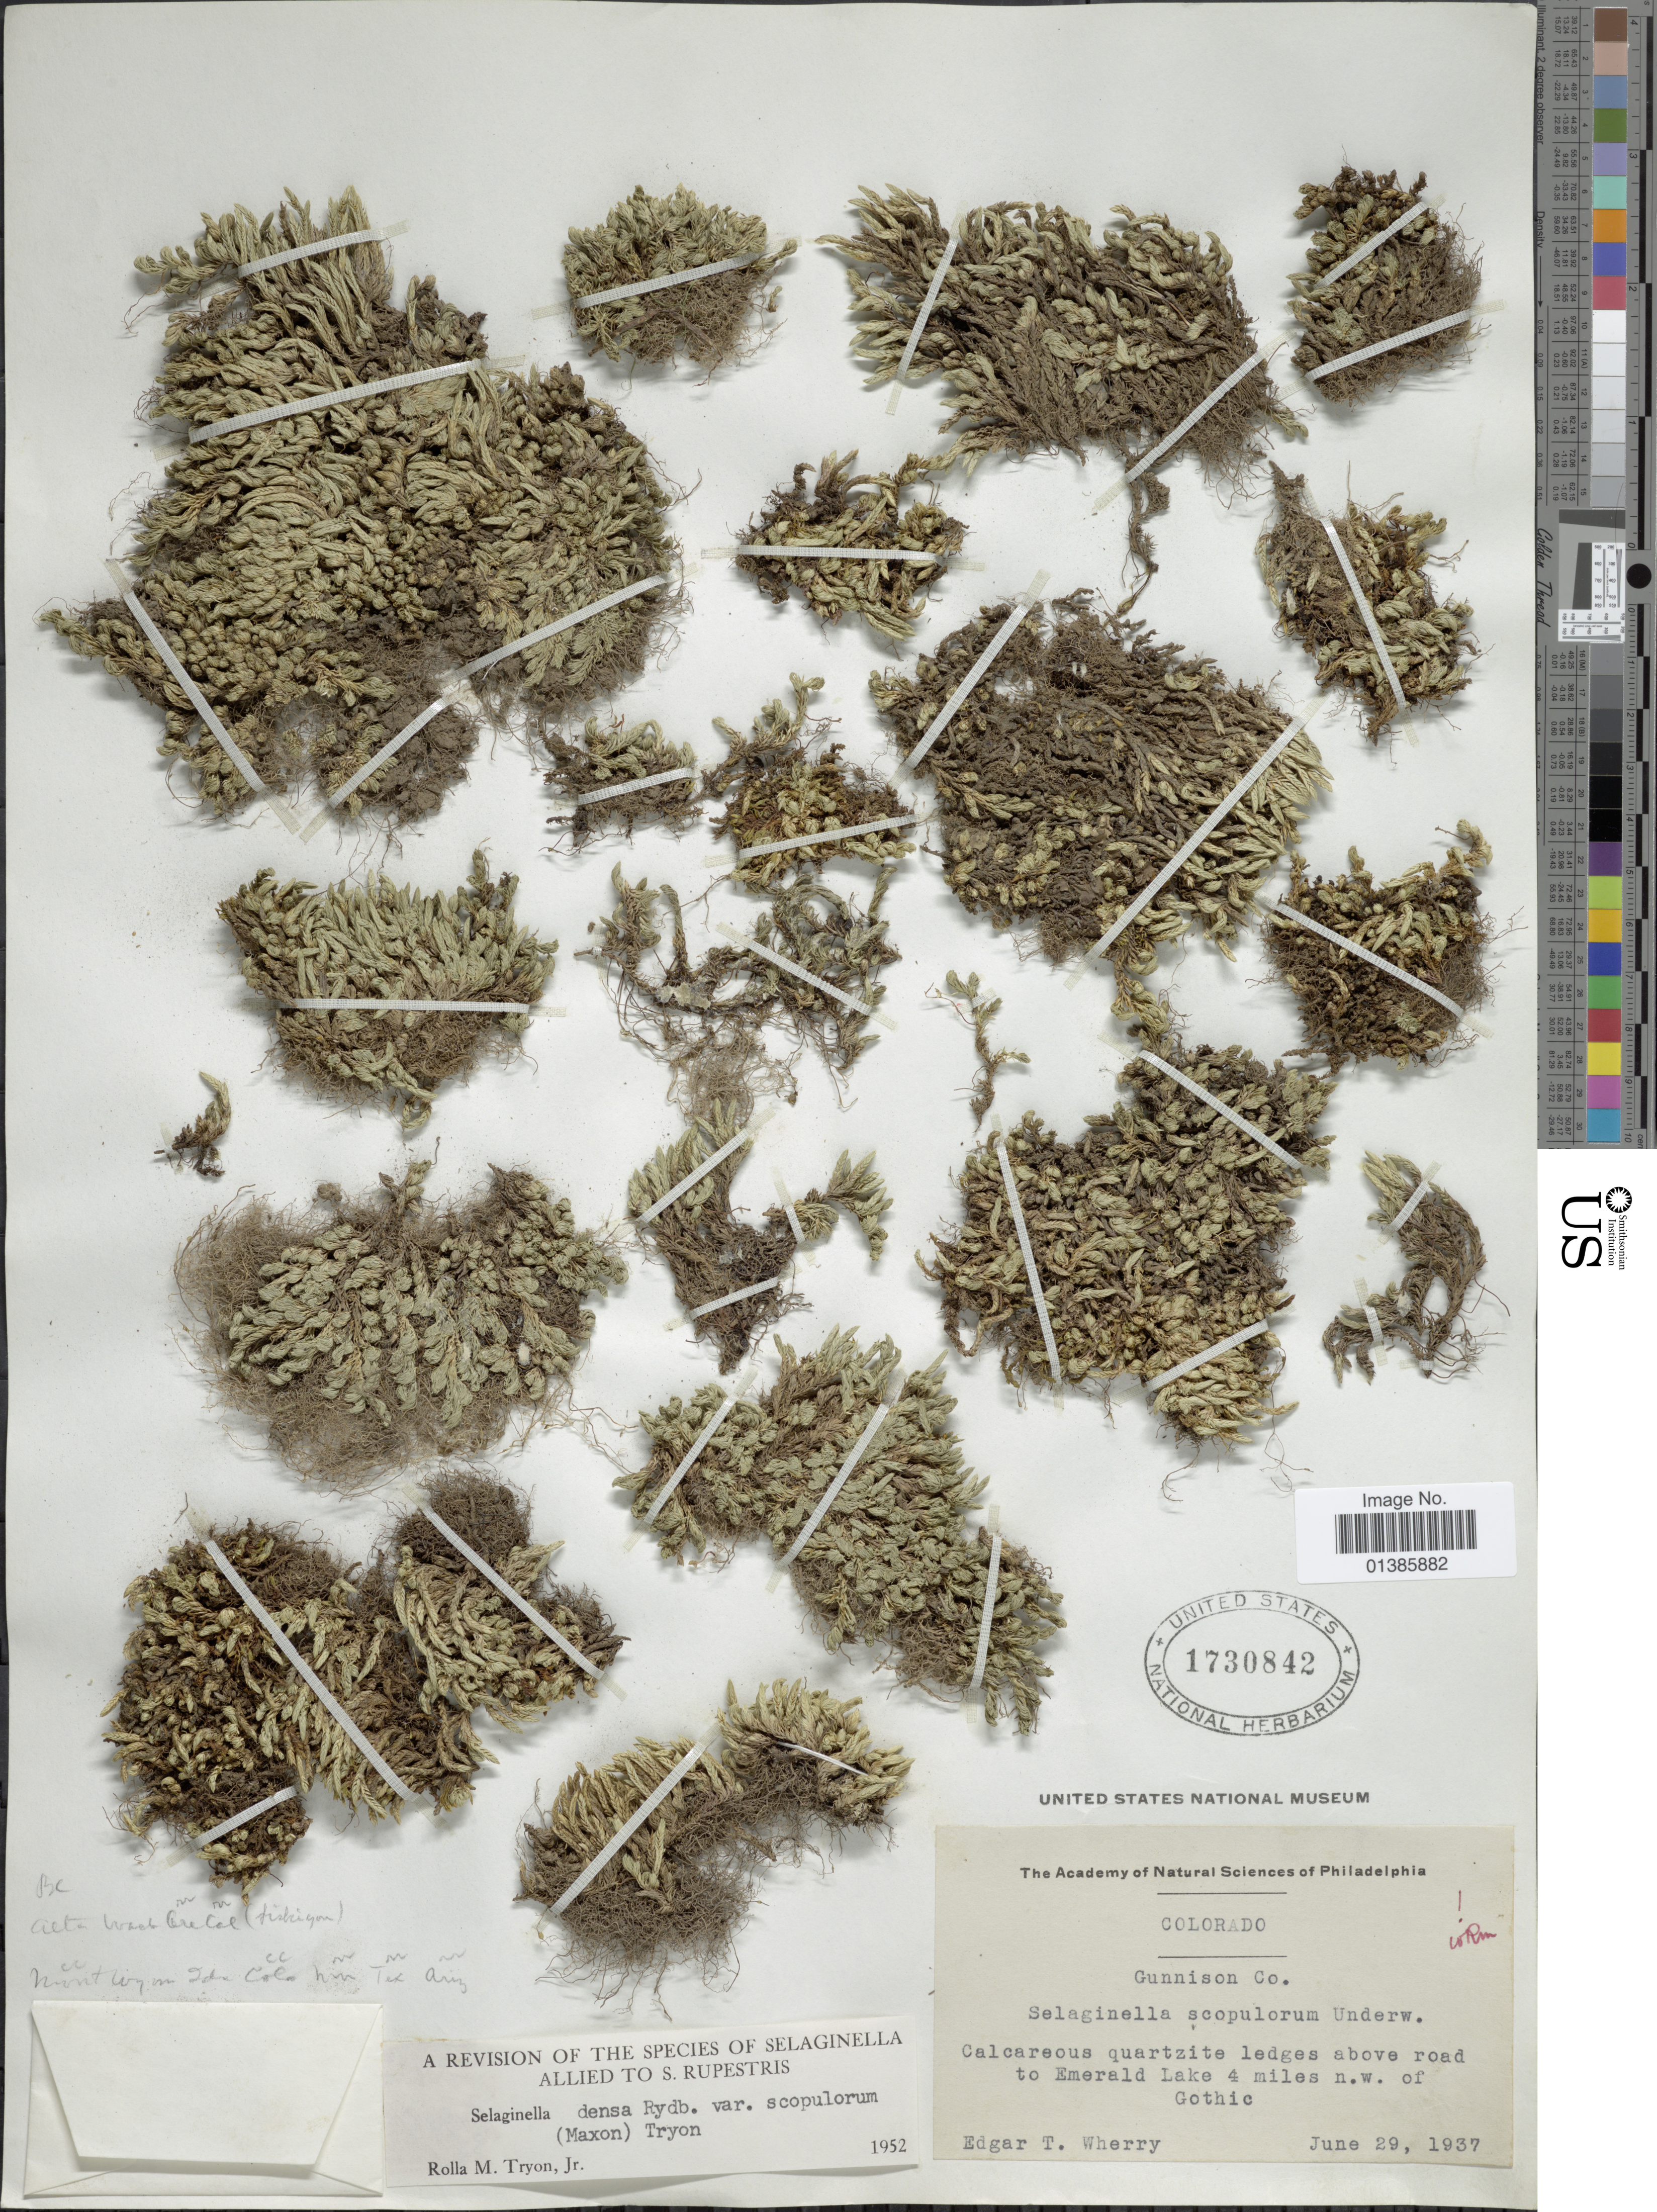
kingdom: Plantae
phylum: Tracheophyta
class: Lycopodiopsida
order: Selaginellales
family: Selaginellaceae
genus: Selaginella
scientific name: Selaginella densa var. scopulorum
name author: (Maxon) R.M. Tryon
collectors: E. T. Wherry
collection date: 1937-06-29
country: United States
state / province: Colorado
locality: Gunnison Co. Calcareous quartzite ledges above road to Emerald Lake 4 miles n.w. of Gothic.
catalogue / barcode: US 1730842